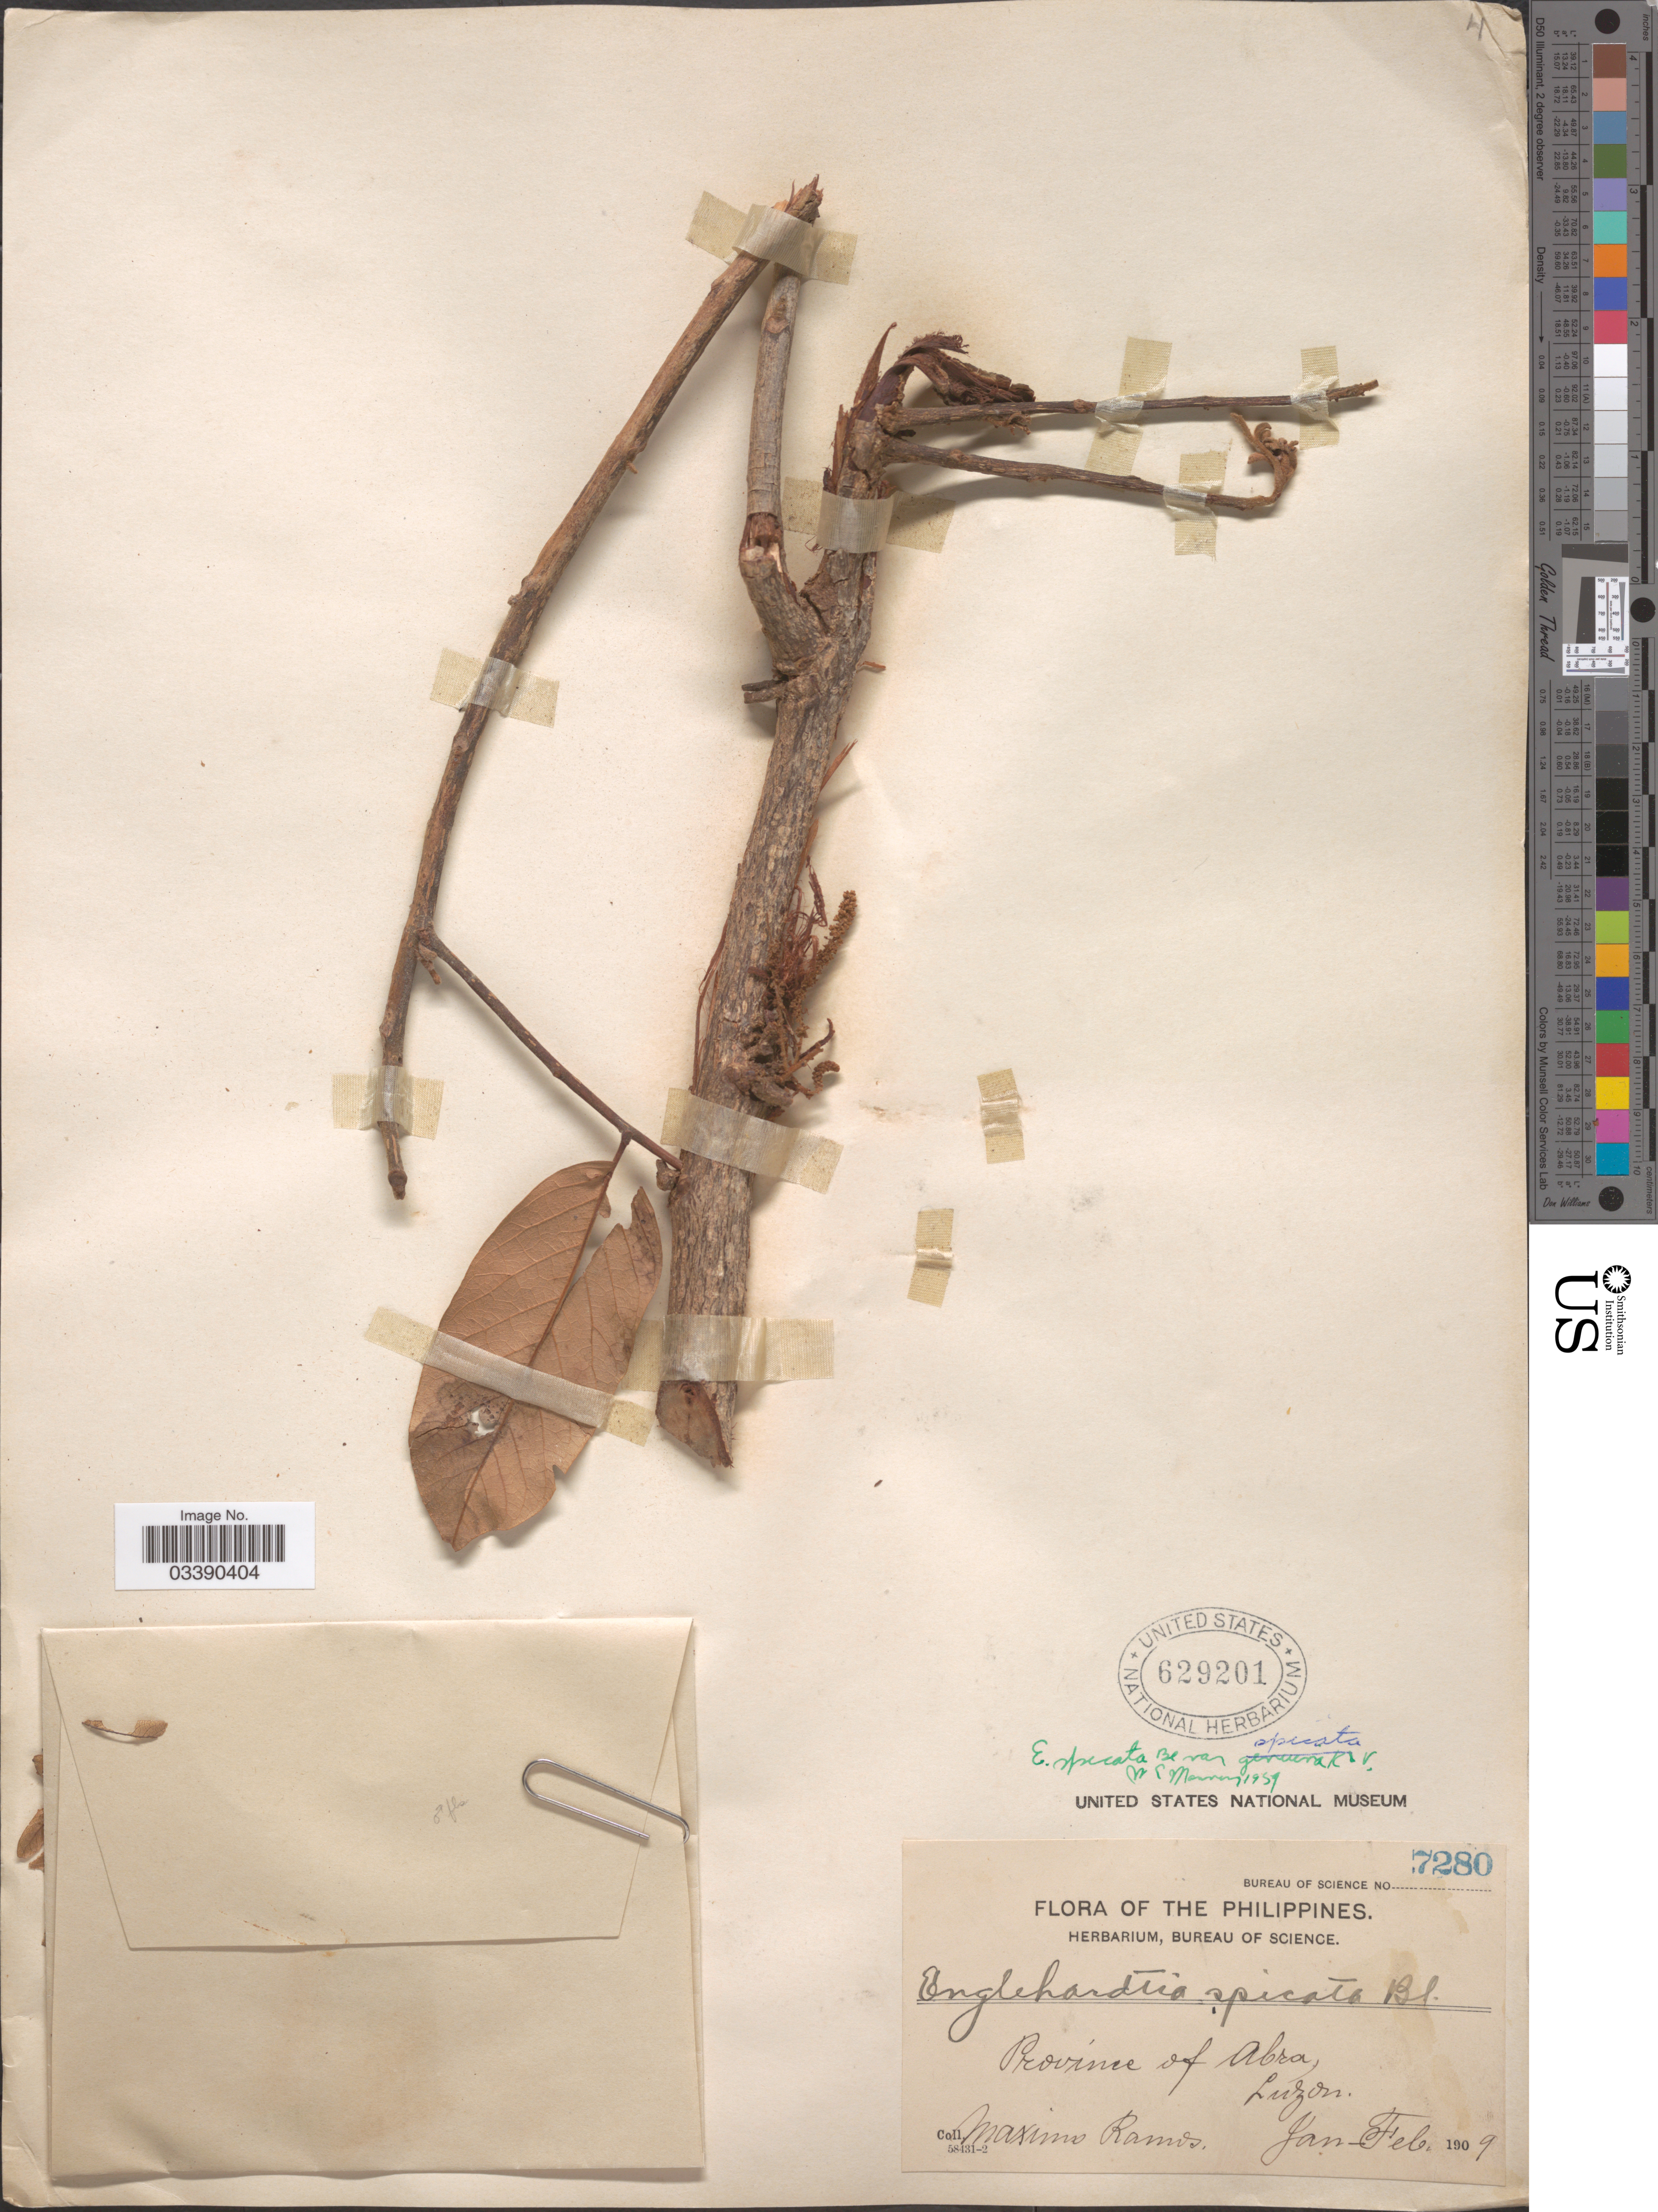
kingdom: Plantae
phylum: Tracheophyta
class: Magnoliopsida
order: Fagales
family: Juglandaceae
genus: Engelhardia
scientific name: Engelhardia spicata var. spicata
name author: Lesch. ex Blume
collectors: M. Ramos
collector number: Bureau of Science 7280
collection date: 1909-01/1909-02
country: Philippines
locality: Province of Abra, Luzon.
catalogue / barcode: US 629201